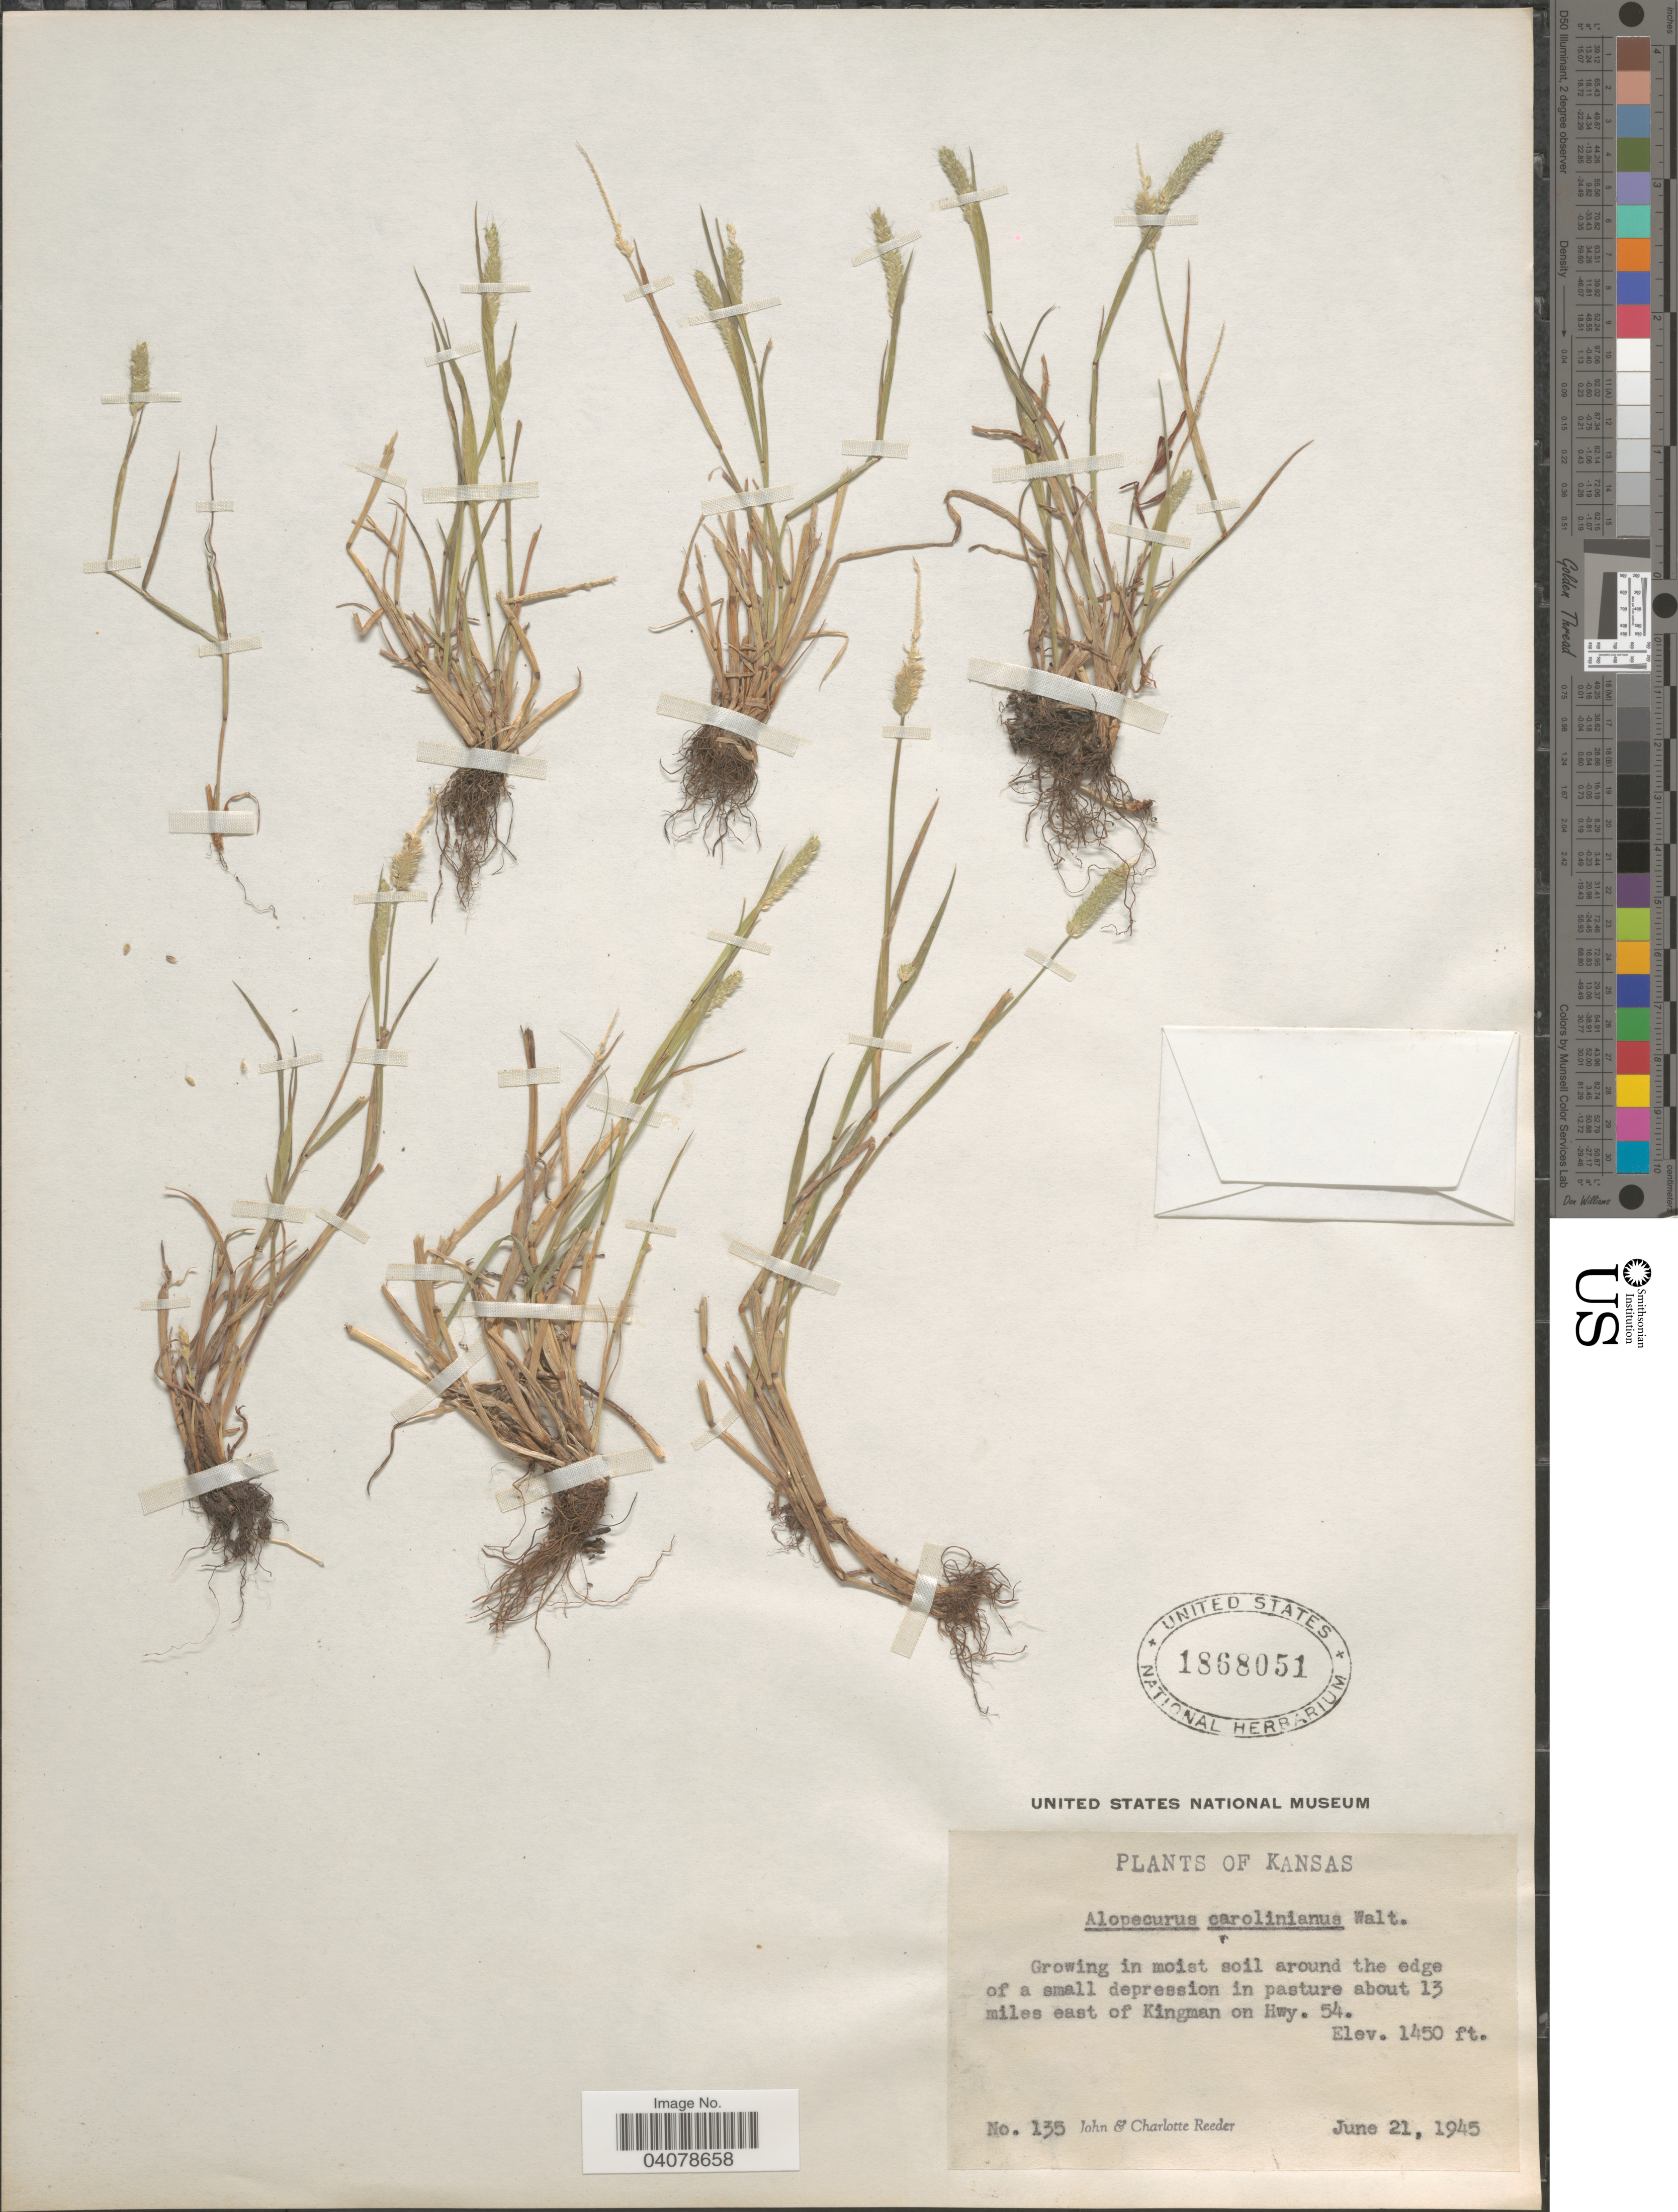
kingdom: Plantae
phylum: Tracheophyta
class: Liliopsida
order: Poales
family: Poaceae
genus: Alopecurus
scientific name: Alopecurus carolinianus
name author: Walter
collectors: J. R. Reeder & C. G. Reeder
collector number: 135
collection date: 1945-06-21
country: United States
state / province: Kansas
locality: About 13 miles east of Kingman on Hwy. 54.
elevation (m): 442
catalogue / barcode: US 1868051